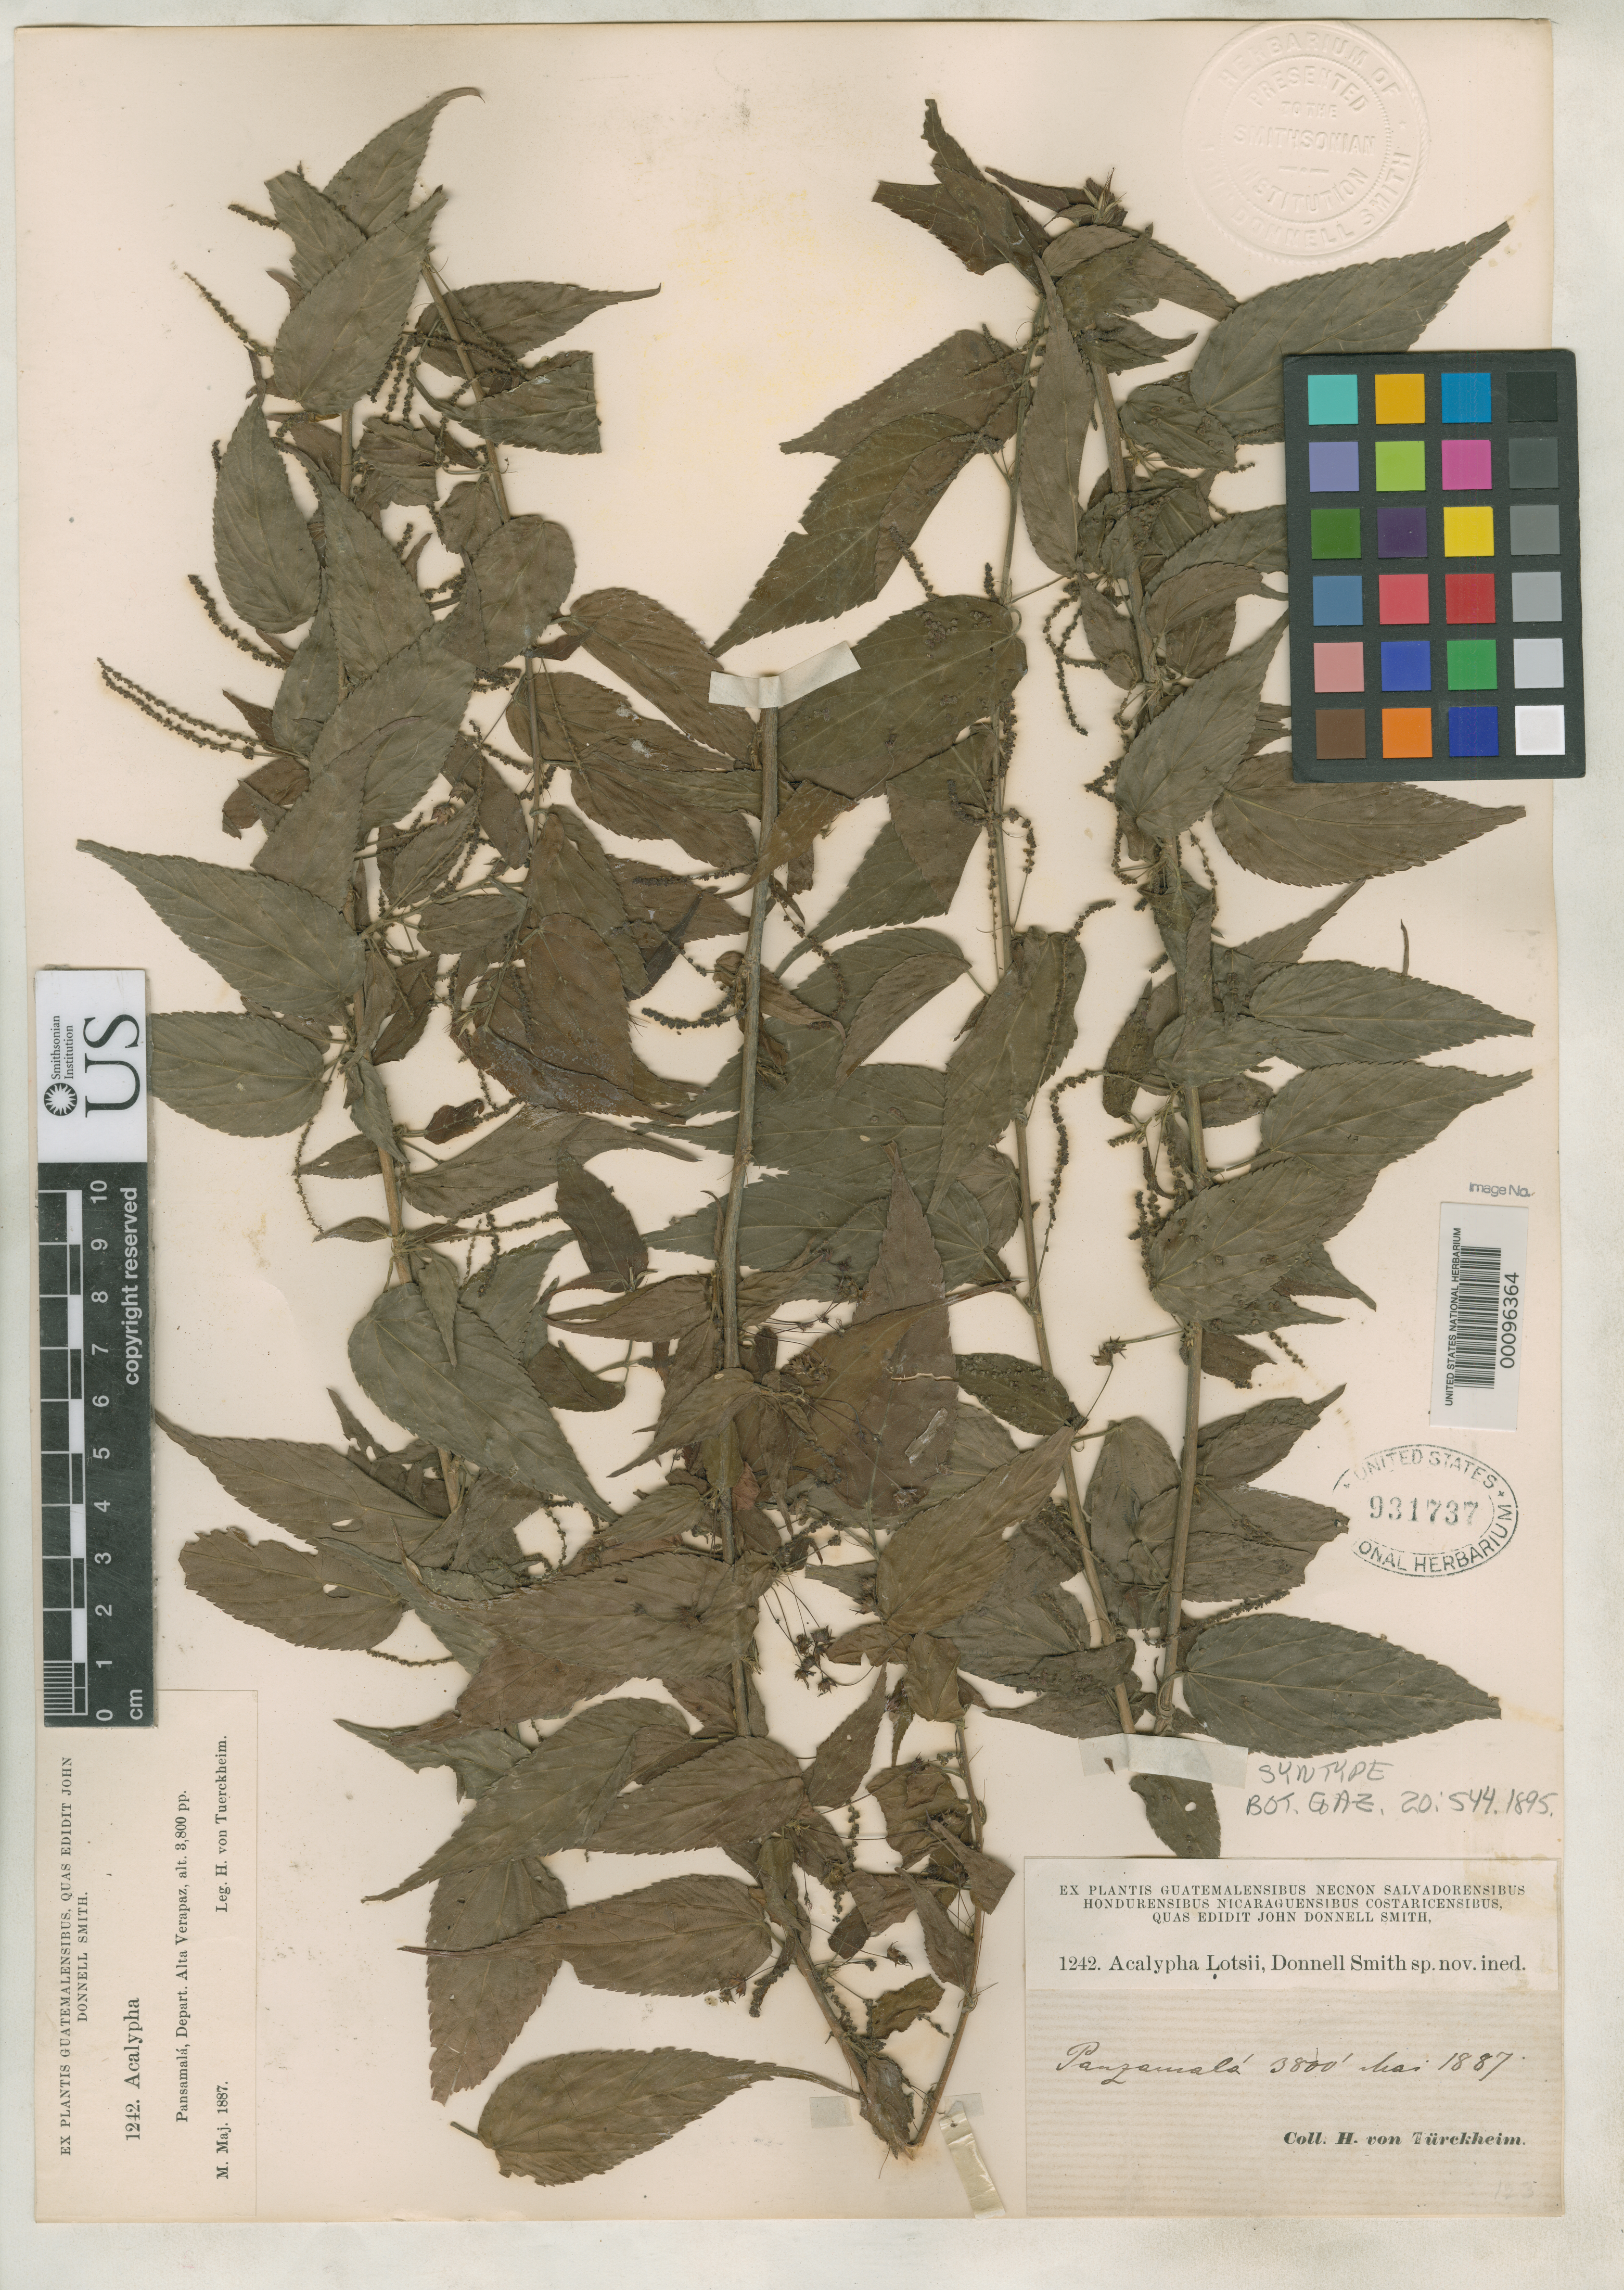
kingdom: Plantae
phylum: Tracheophyta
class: Magnoliopsida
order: Malpighiales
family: Euphorbiaceae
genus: Acalypha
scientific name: Acalypha lotsii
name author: Donn. Sm.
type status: Syntype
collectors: H. von Türckheim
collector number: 1242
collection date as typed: May 1887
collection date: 1887-05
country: Guatemala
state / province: Alta Verapaz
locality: Pansamalá.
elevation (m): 1158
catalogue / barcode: US 931737